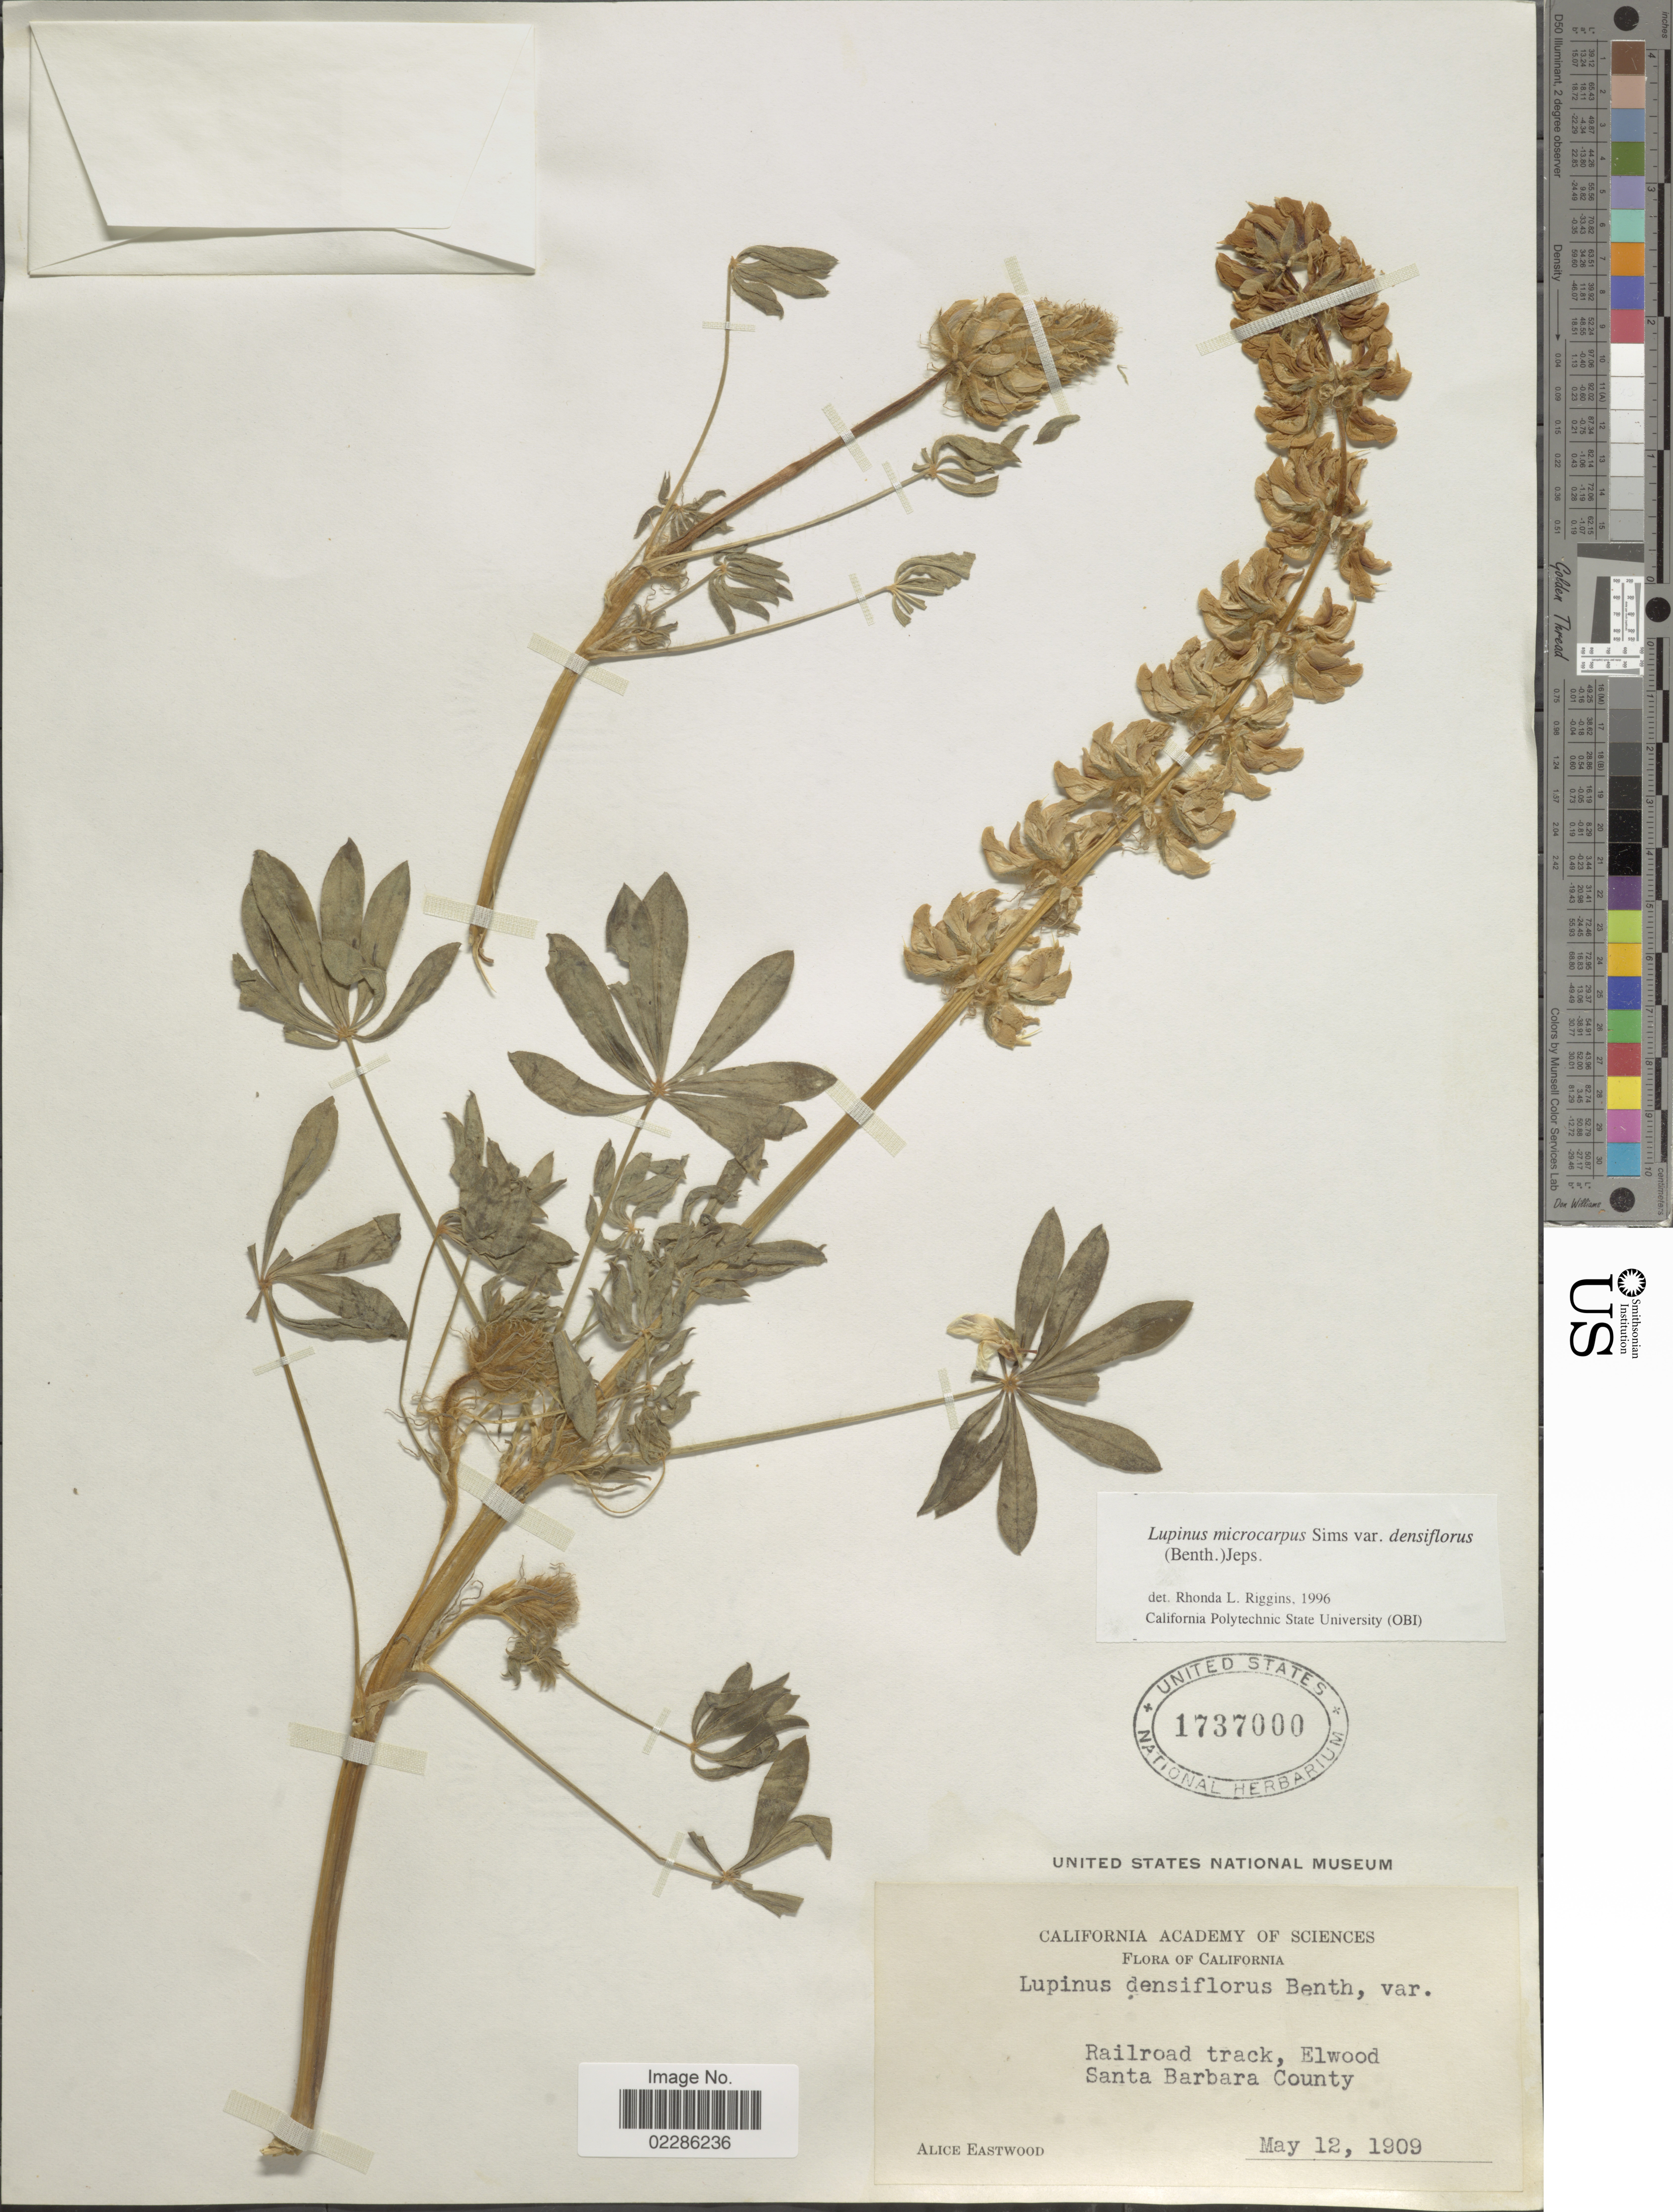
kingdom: Plantae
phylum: Tracheophyta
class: Magnoliopsida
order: Fabales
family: Fabaceae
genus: Lupinus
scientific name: Lupinus microcarpus var. densiflorus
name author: (Benth.) Jeps.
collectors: A. Eastwood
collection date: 1909-05-12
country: United States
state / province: California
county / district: Santa Barbara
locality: Railroad track, Elwood, Santa Barbara County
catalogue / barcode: US 1737000